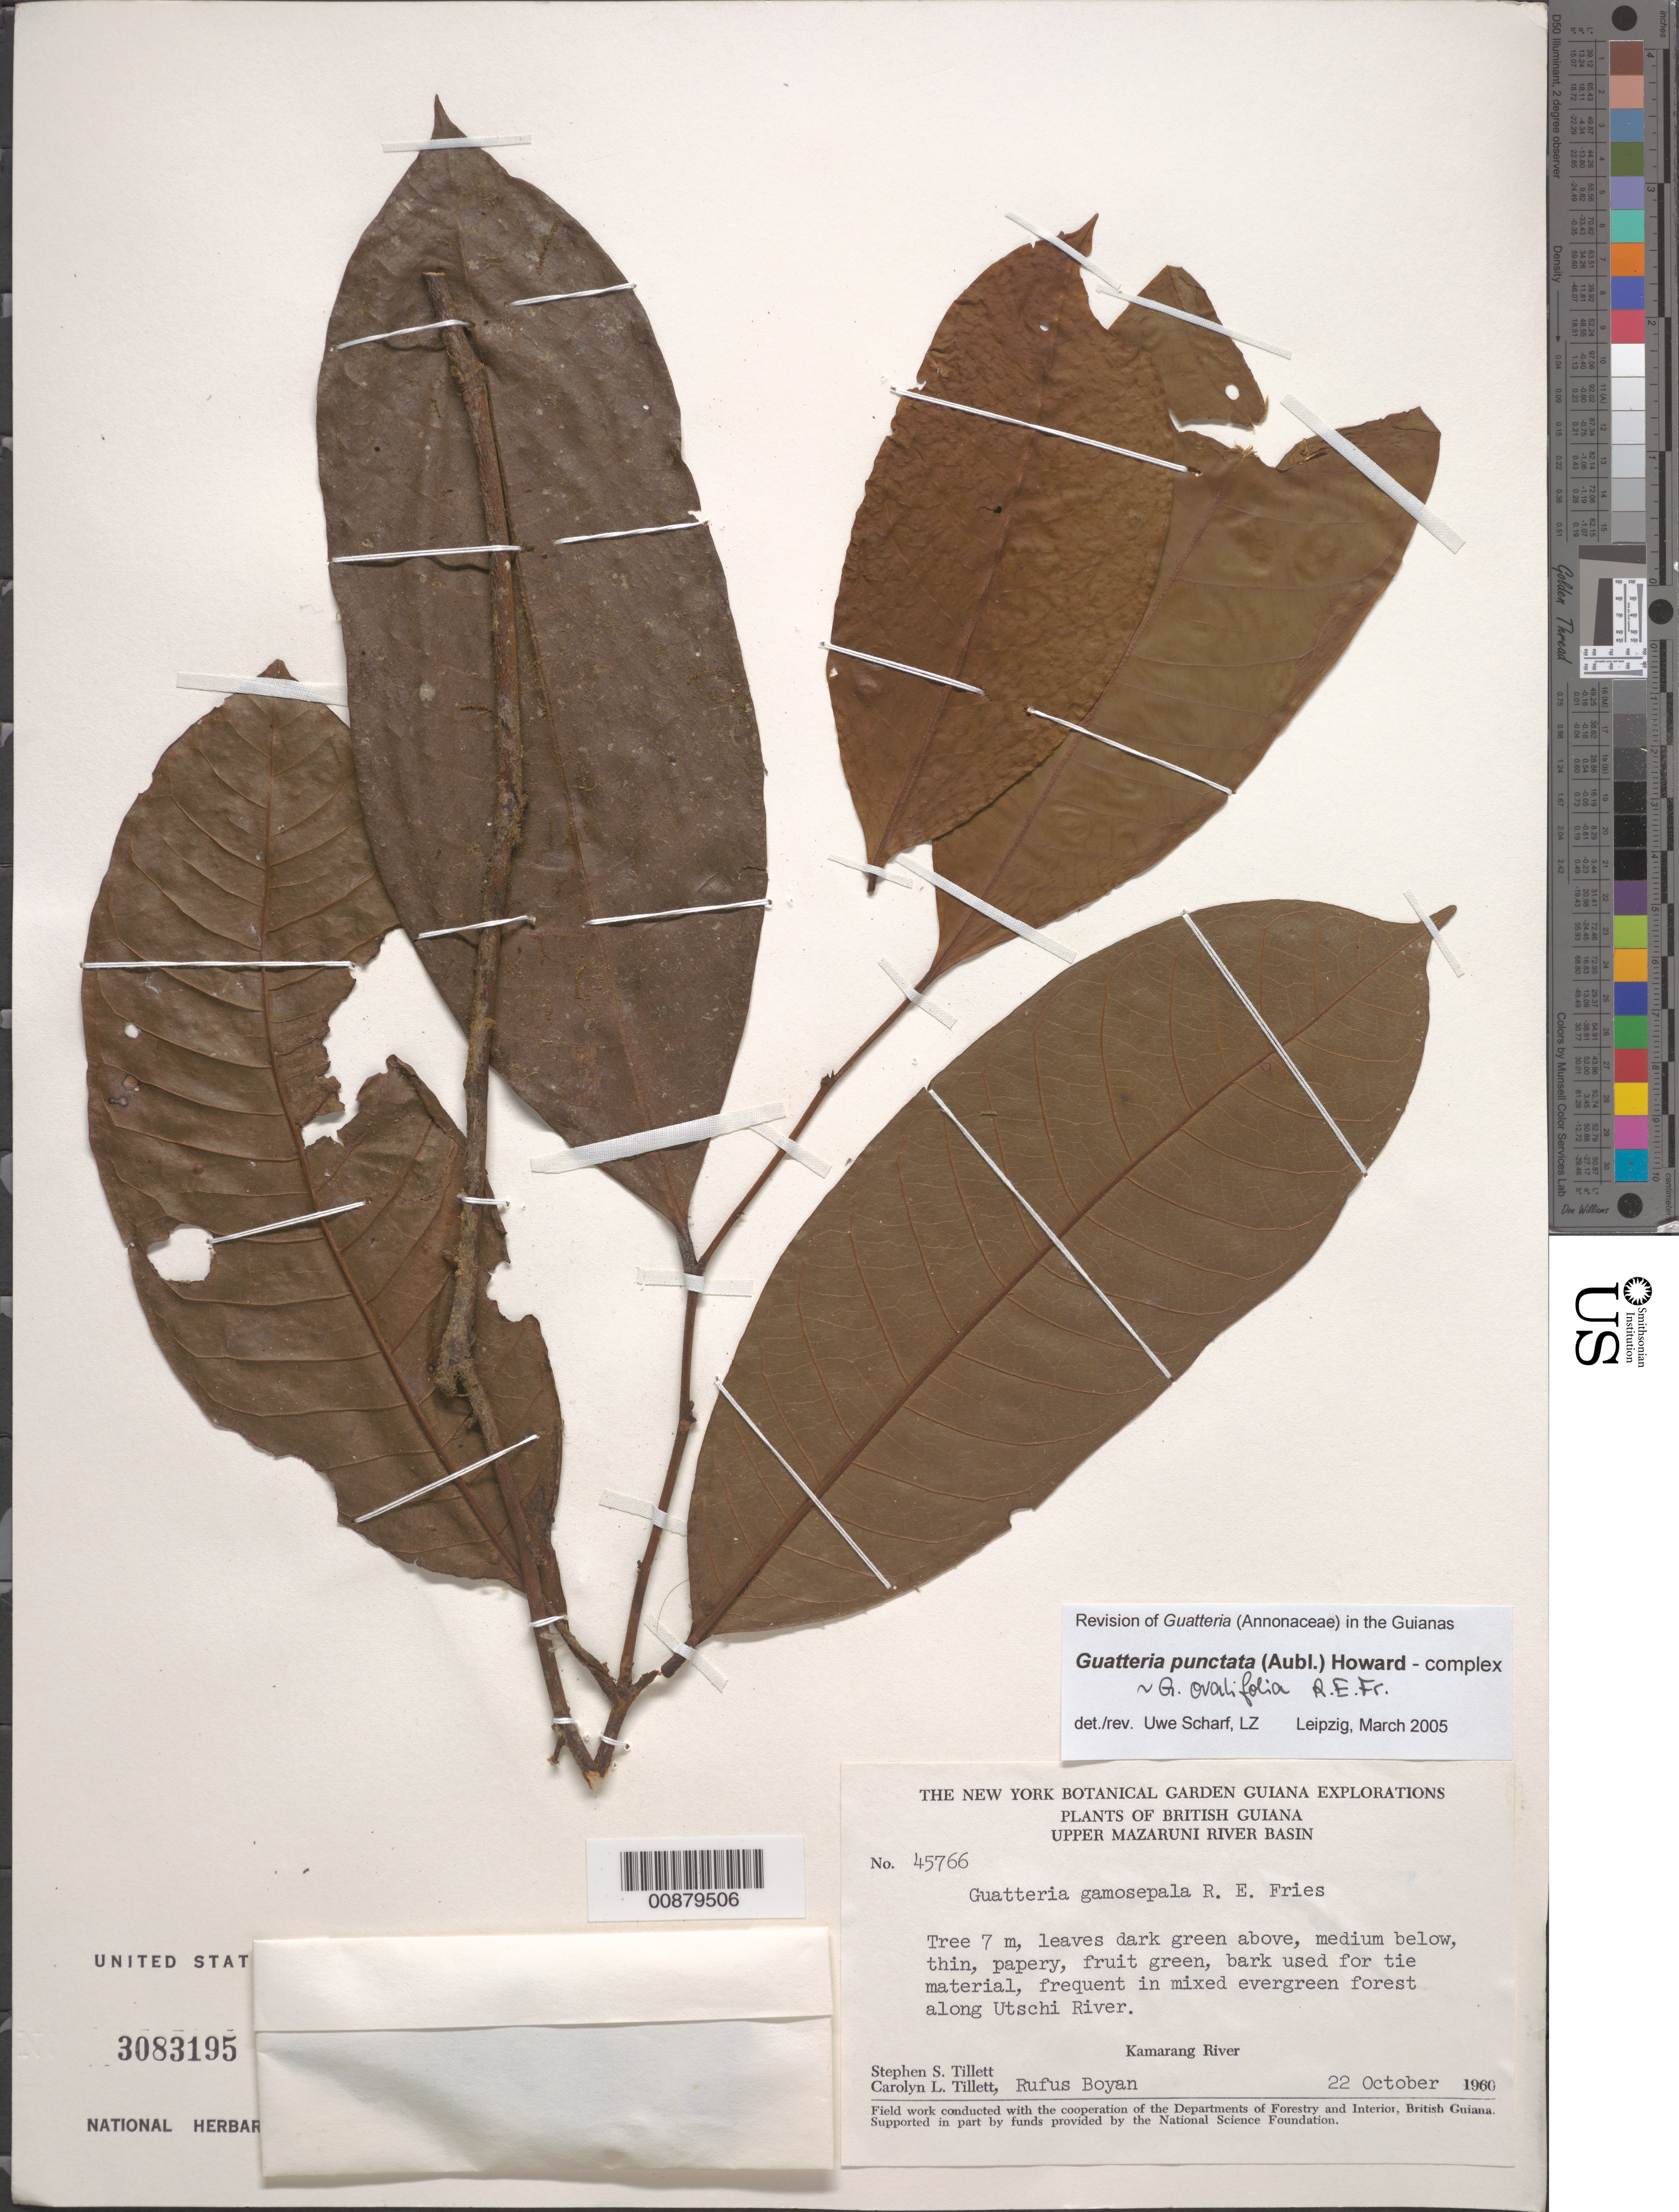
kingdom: Plantae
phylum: Tracheophyta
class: Magnoliopsida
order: Magnoliales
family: Annonaceae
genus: Guatteria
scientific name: Guatteria punctata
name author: (Aubl.) R.A. Howard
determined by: Scharf, U.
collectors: S. S. Tillett, C. L. Tillett & R. Boyan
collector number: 45766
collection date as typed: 22-Oct-60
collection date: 1960-10-22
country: Guyana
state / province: Cuyuni-Mazaruni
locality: Upper Mazaruni River Basin, Utschi River, Kamarang River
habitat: Mixed evergreen forest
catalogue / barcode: US 3083195